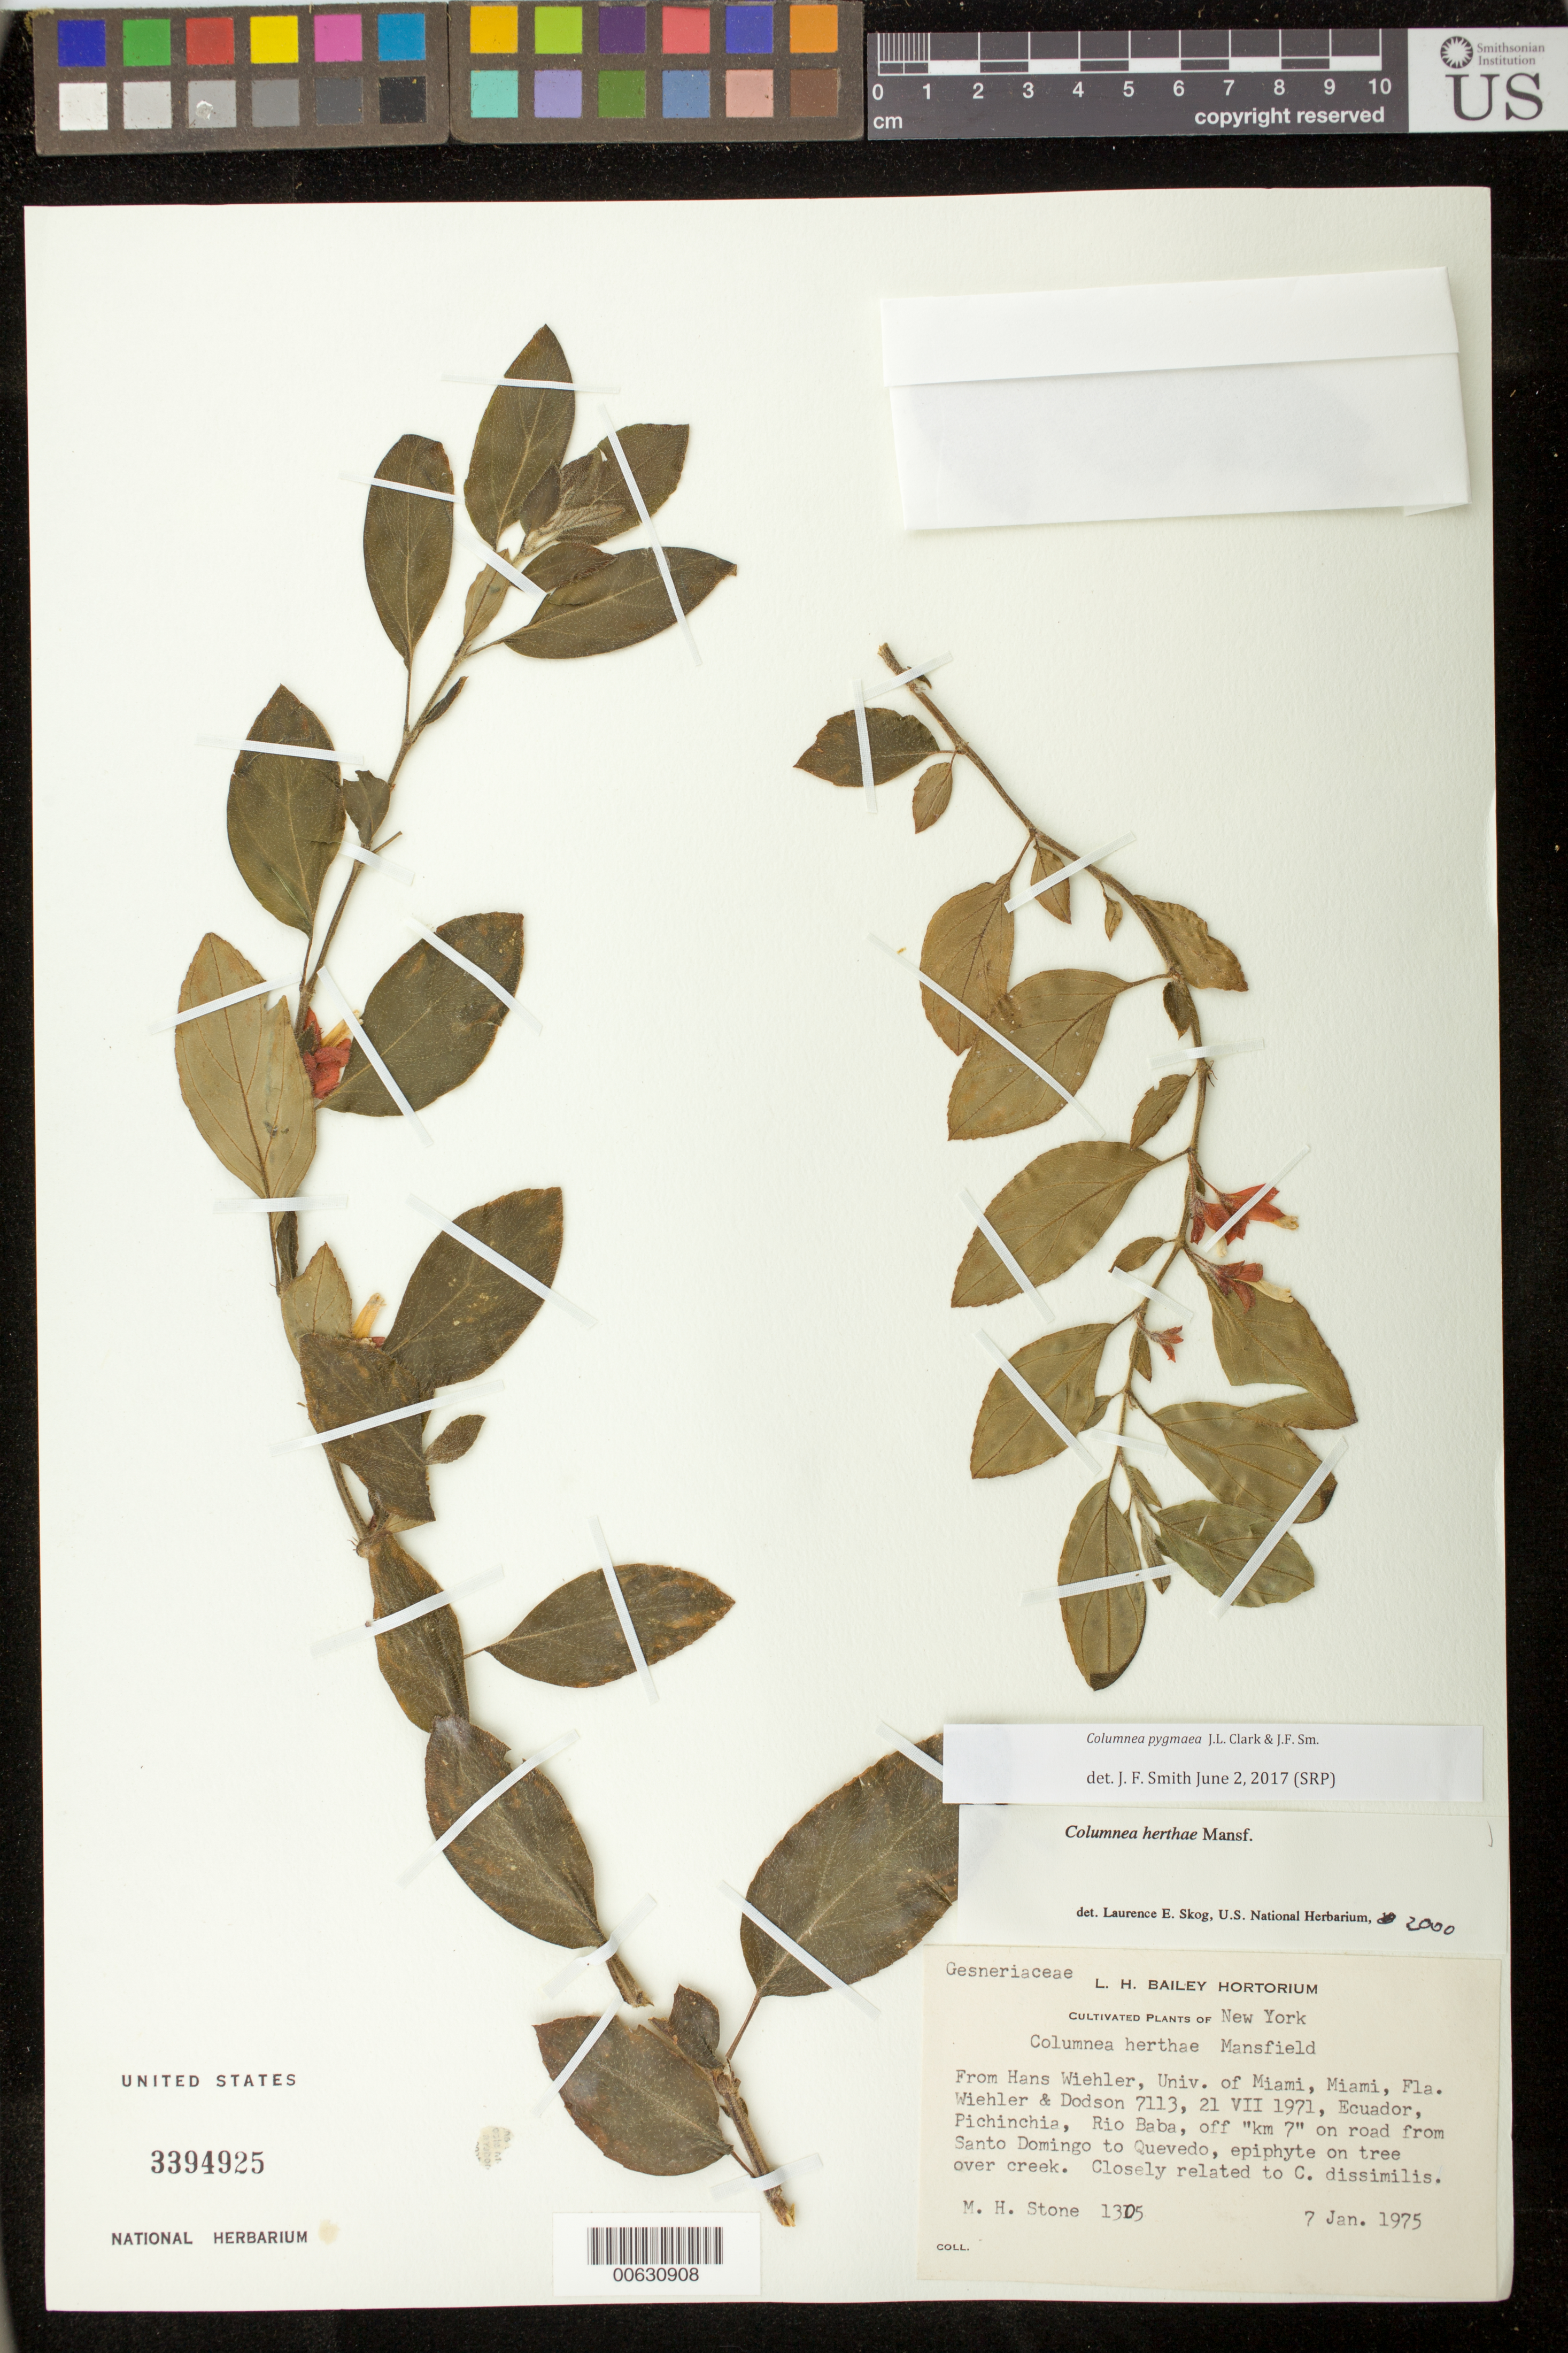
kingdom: Plantae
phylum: Tracheophyta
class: Magnoliopsida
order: Lamiales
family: Gesneriaceae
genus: Columnea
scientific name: Columnea pygmaea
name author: J.L. Clark & J.F. Sm.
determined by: Smith, J. F.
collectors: M. Stone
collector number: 1305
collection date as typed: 07 Jan 1975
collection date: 1975-01-07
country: Ecuador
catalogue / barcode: US 3394925